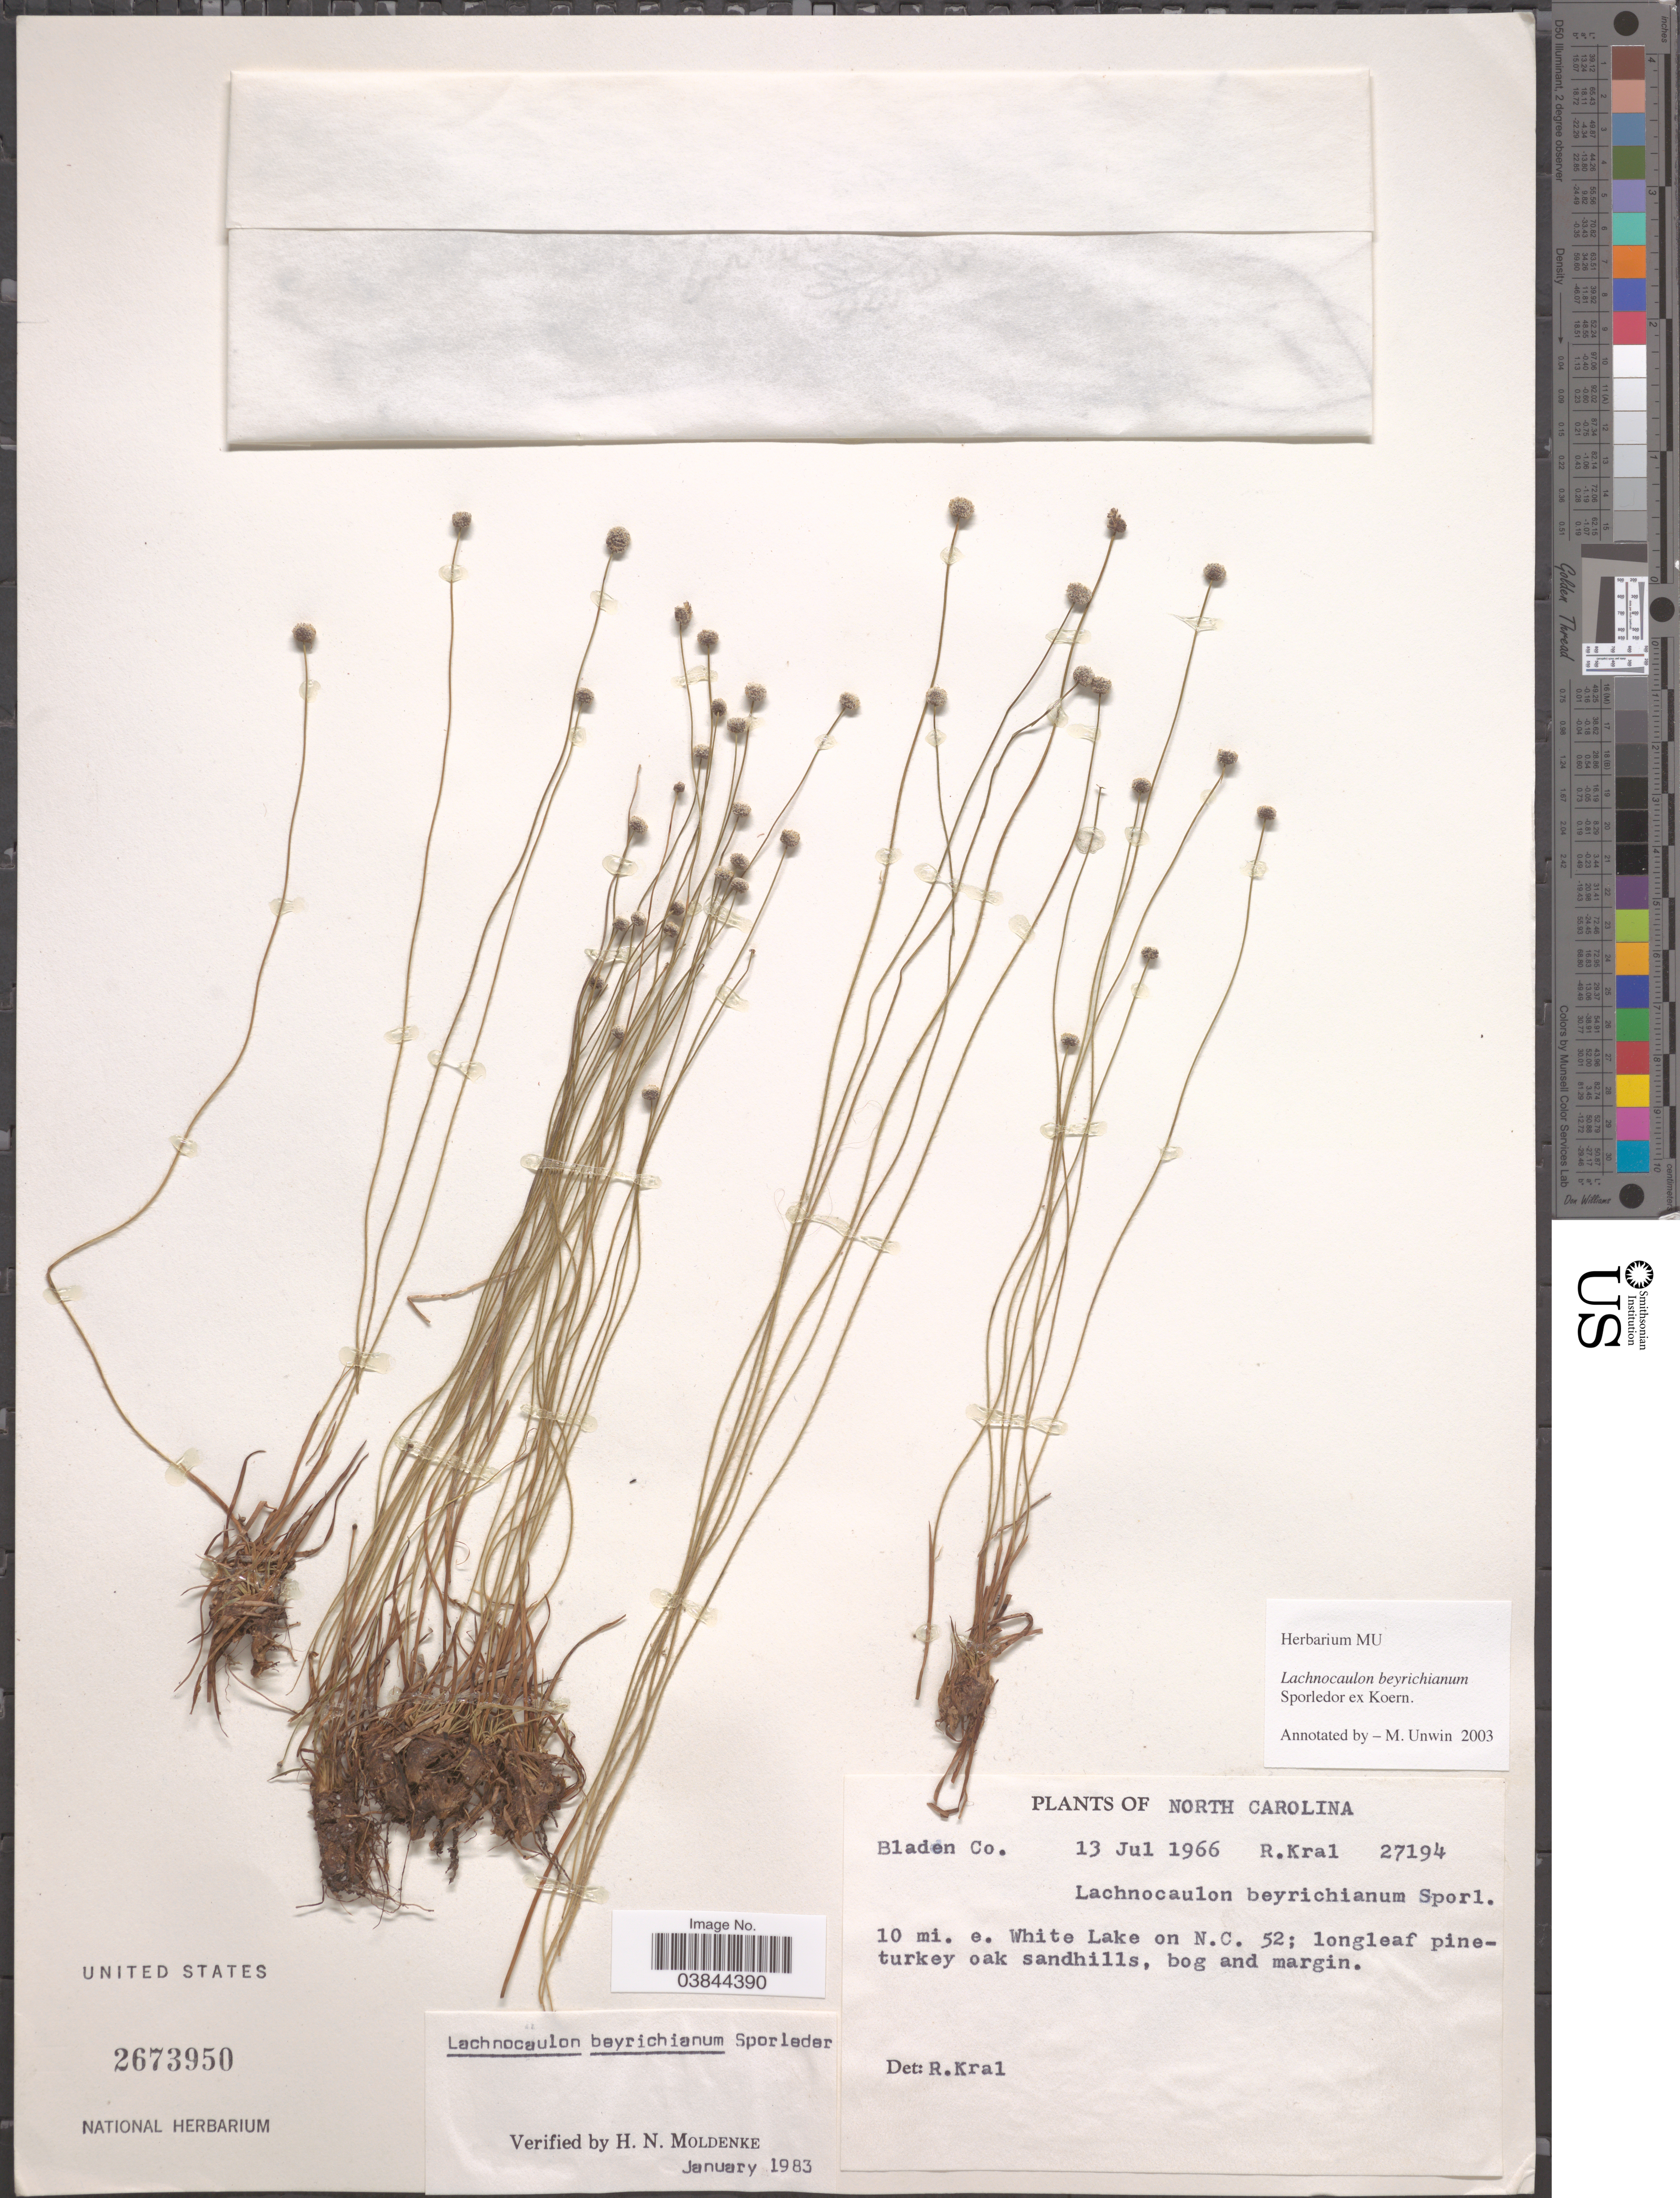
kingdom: Plantae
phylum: Tracheophyta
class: Liliopsida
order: Poales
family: Eriocaulaceae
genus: Lachnocaulon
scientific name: Lachnocaulon beyrichianum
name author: Sporl. ex Körn.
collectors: R. Kral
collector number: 27194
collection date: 1966-07-13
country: United States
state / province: North Carolina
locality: Bladen Co. 10 mi. e. White Lake on N.C 52.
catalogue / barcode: US 2673950